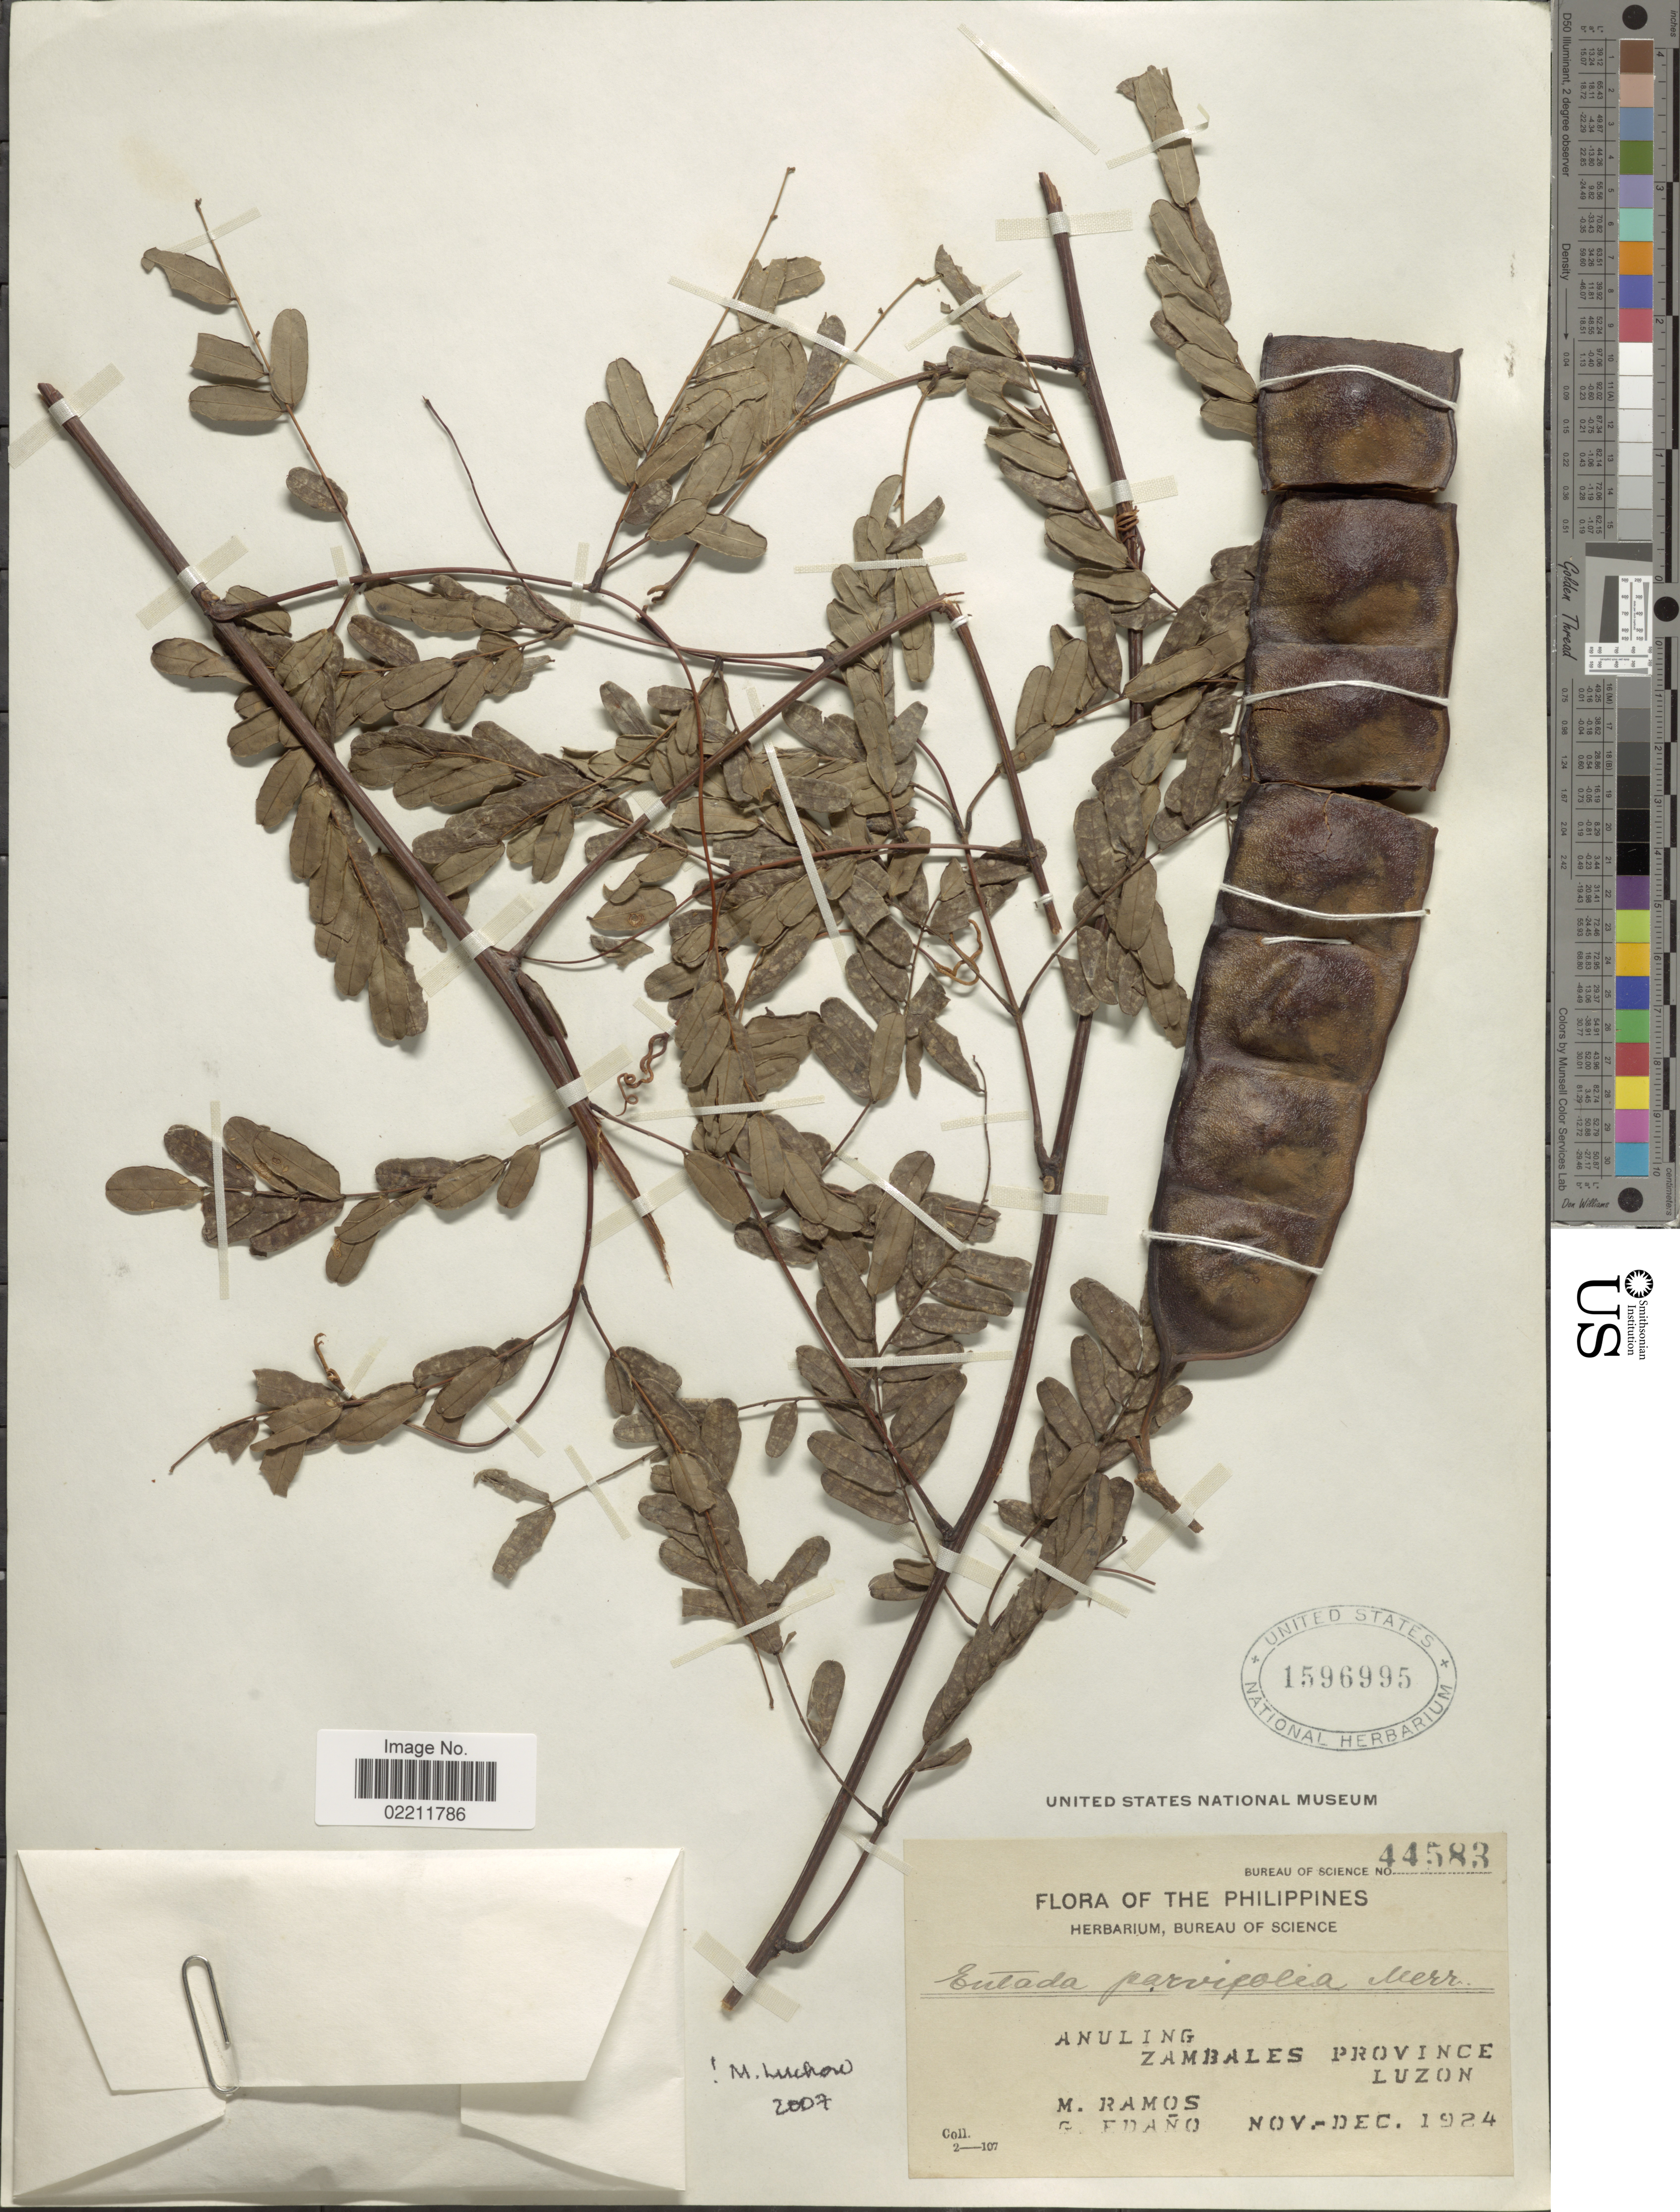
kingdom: Plantae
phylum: Tracheophyta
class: Magnoliopsida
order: Fabales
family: Fabaceae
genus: Entada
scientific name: Entada parvifolia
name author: Merr.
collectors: M. Ramos & G. Edaño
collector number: Bureau of Science 44583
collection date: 1924-11/1924-12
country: Philippines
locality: Anuling Zambales Province Luzon.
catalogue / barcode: US 1596995